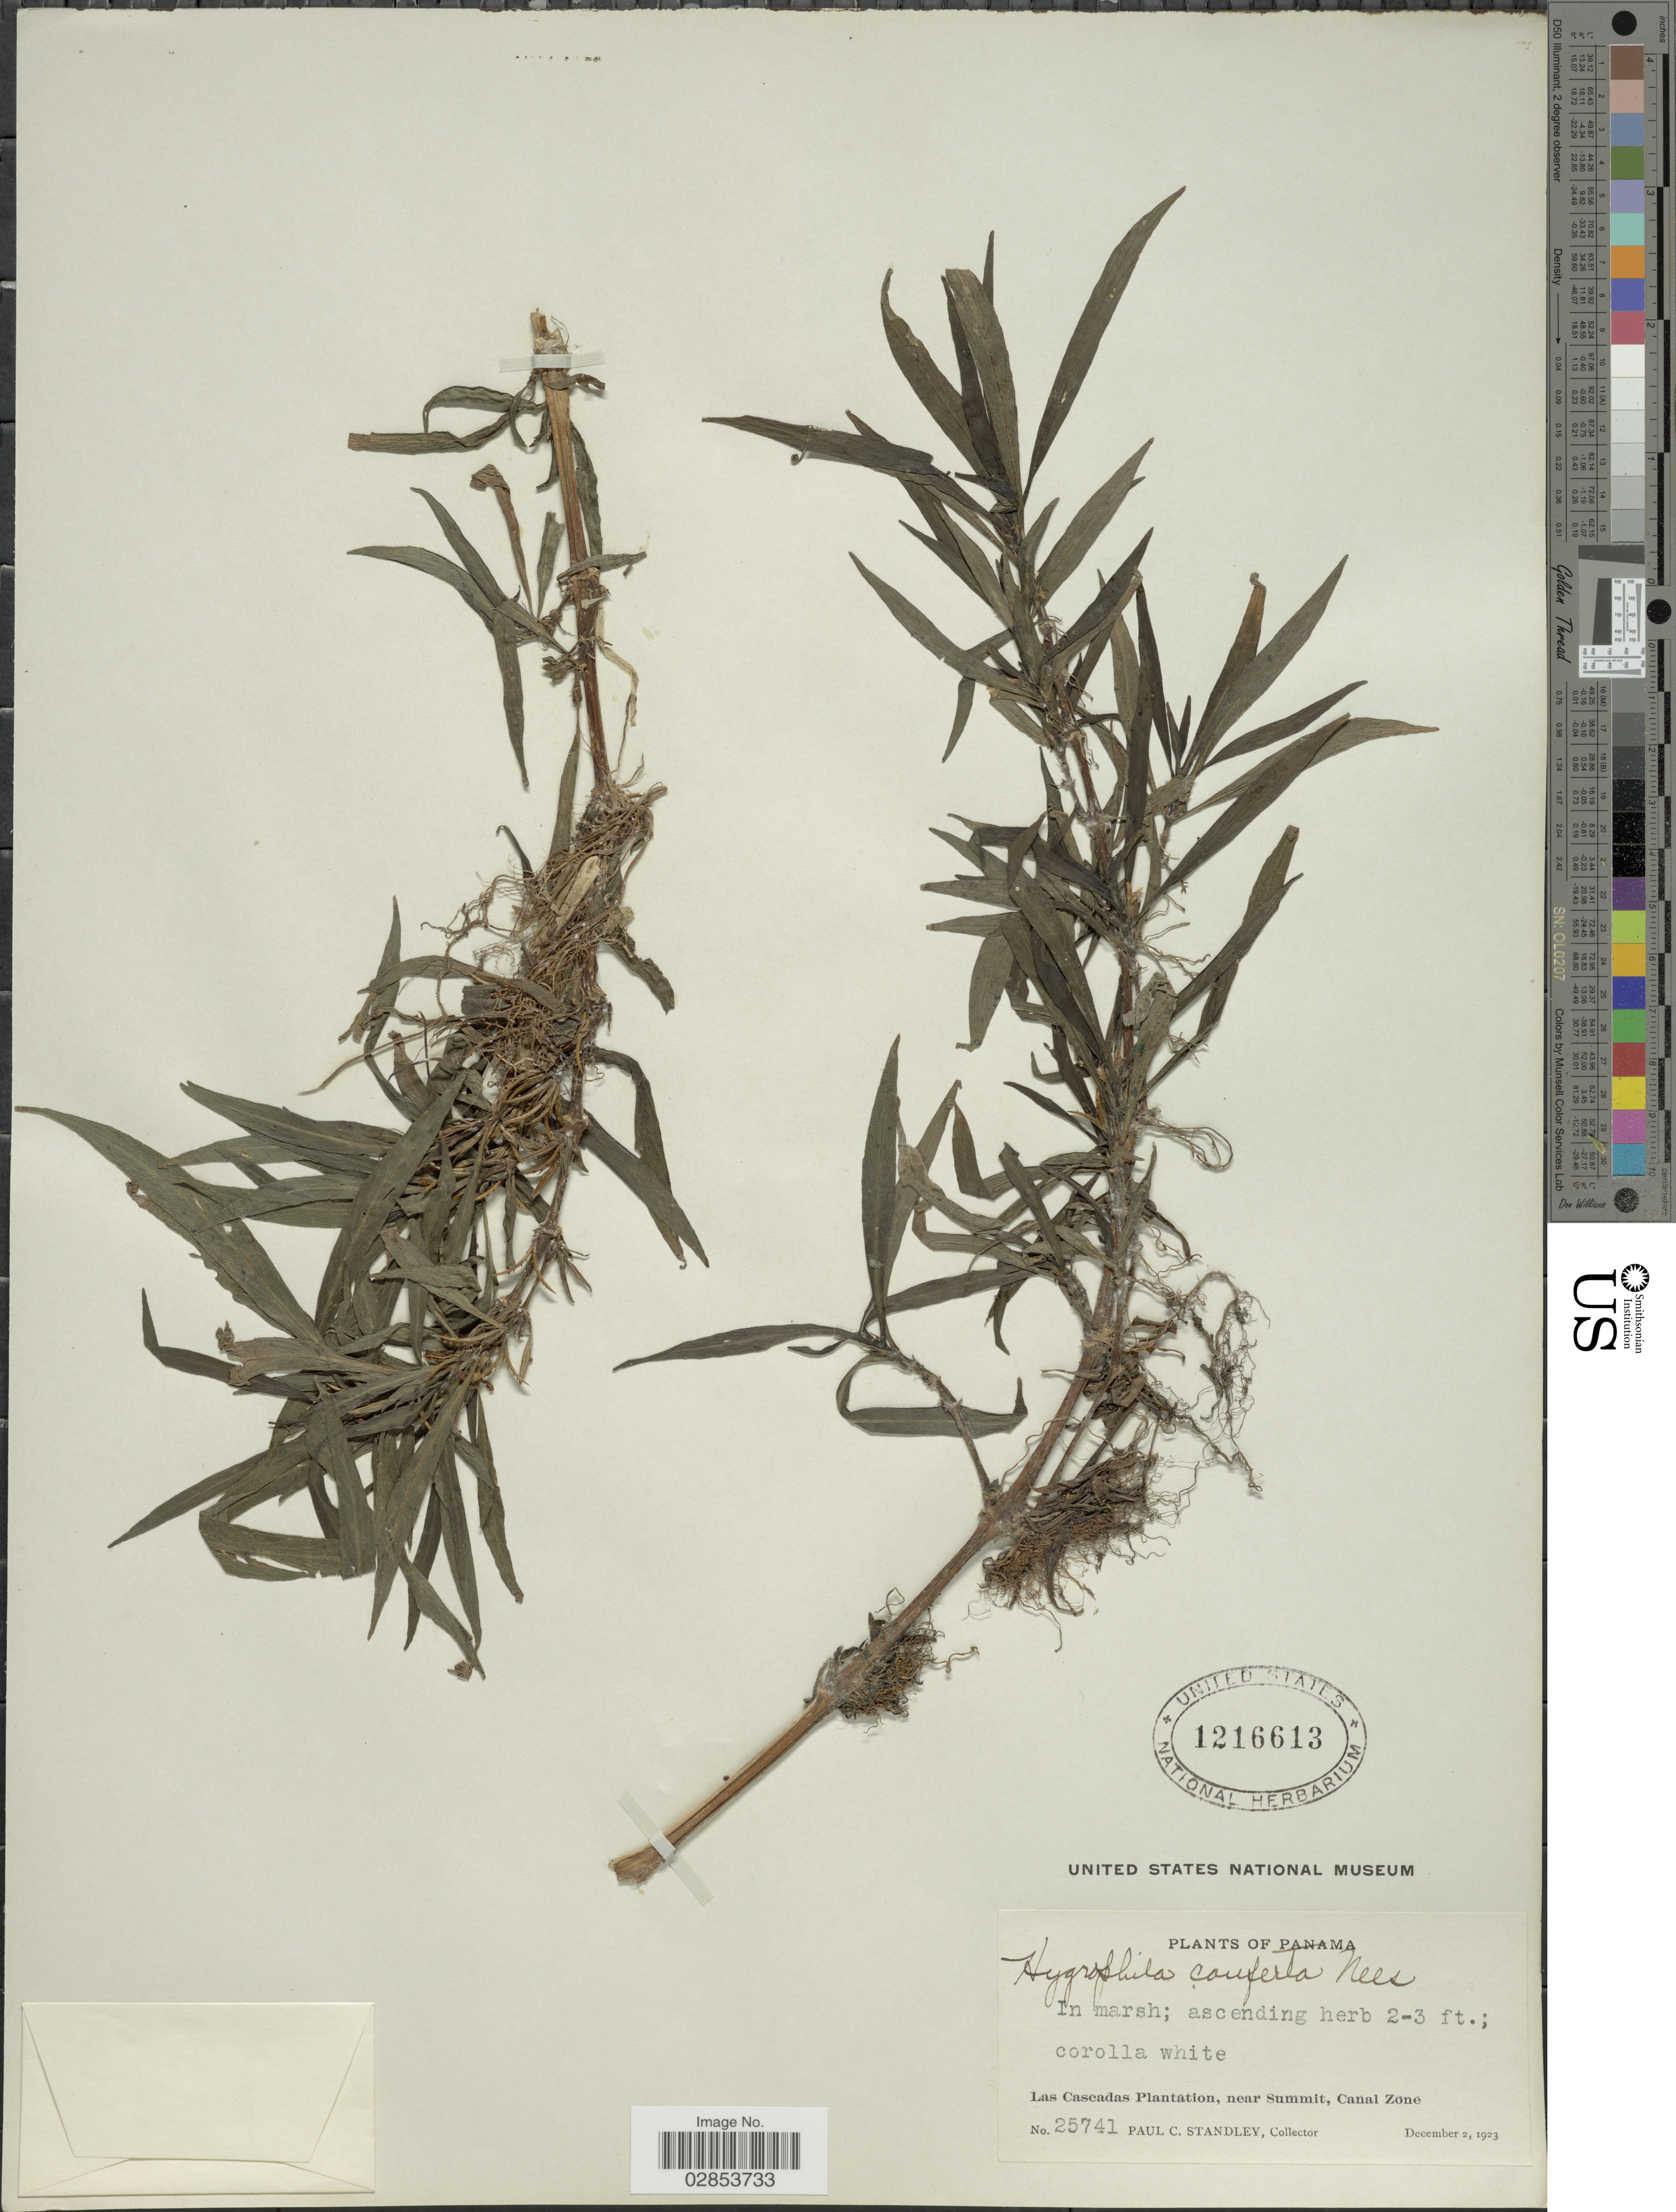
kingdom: Plantae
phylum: Tracheophyta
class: Magnoliopsida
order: Lamiales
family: Acanthaceae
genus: Hygrophila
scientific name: Hygrophila costata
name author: Nees & T. Nees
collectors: P. C. Standley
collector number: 25741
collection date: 1923-12-02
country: Panama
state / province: Colón / Panamá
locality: Las Cascadas Plantation, near Summit, Canal Zone.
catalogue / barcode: US 1216613